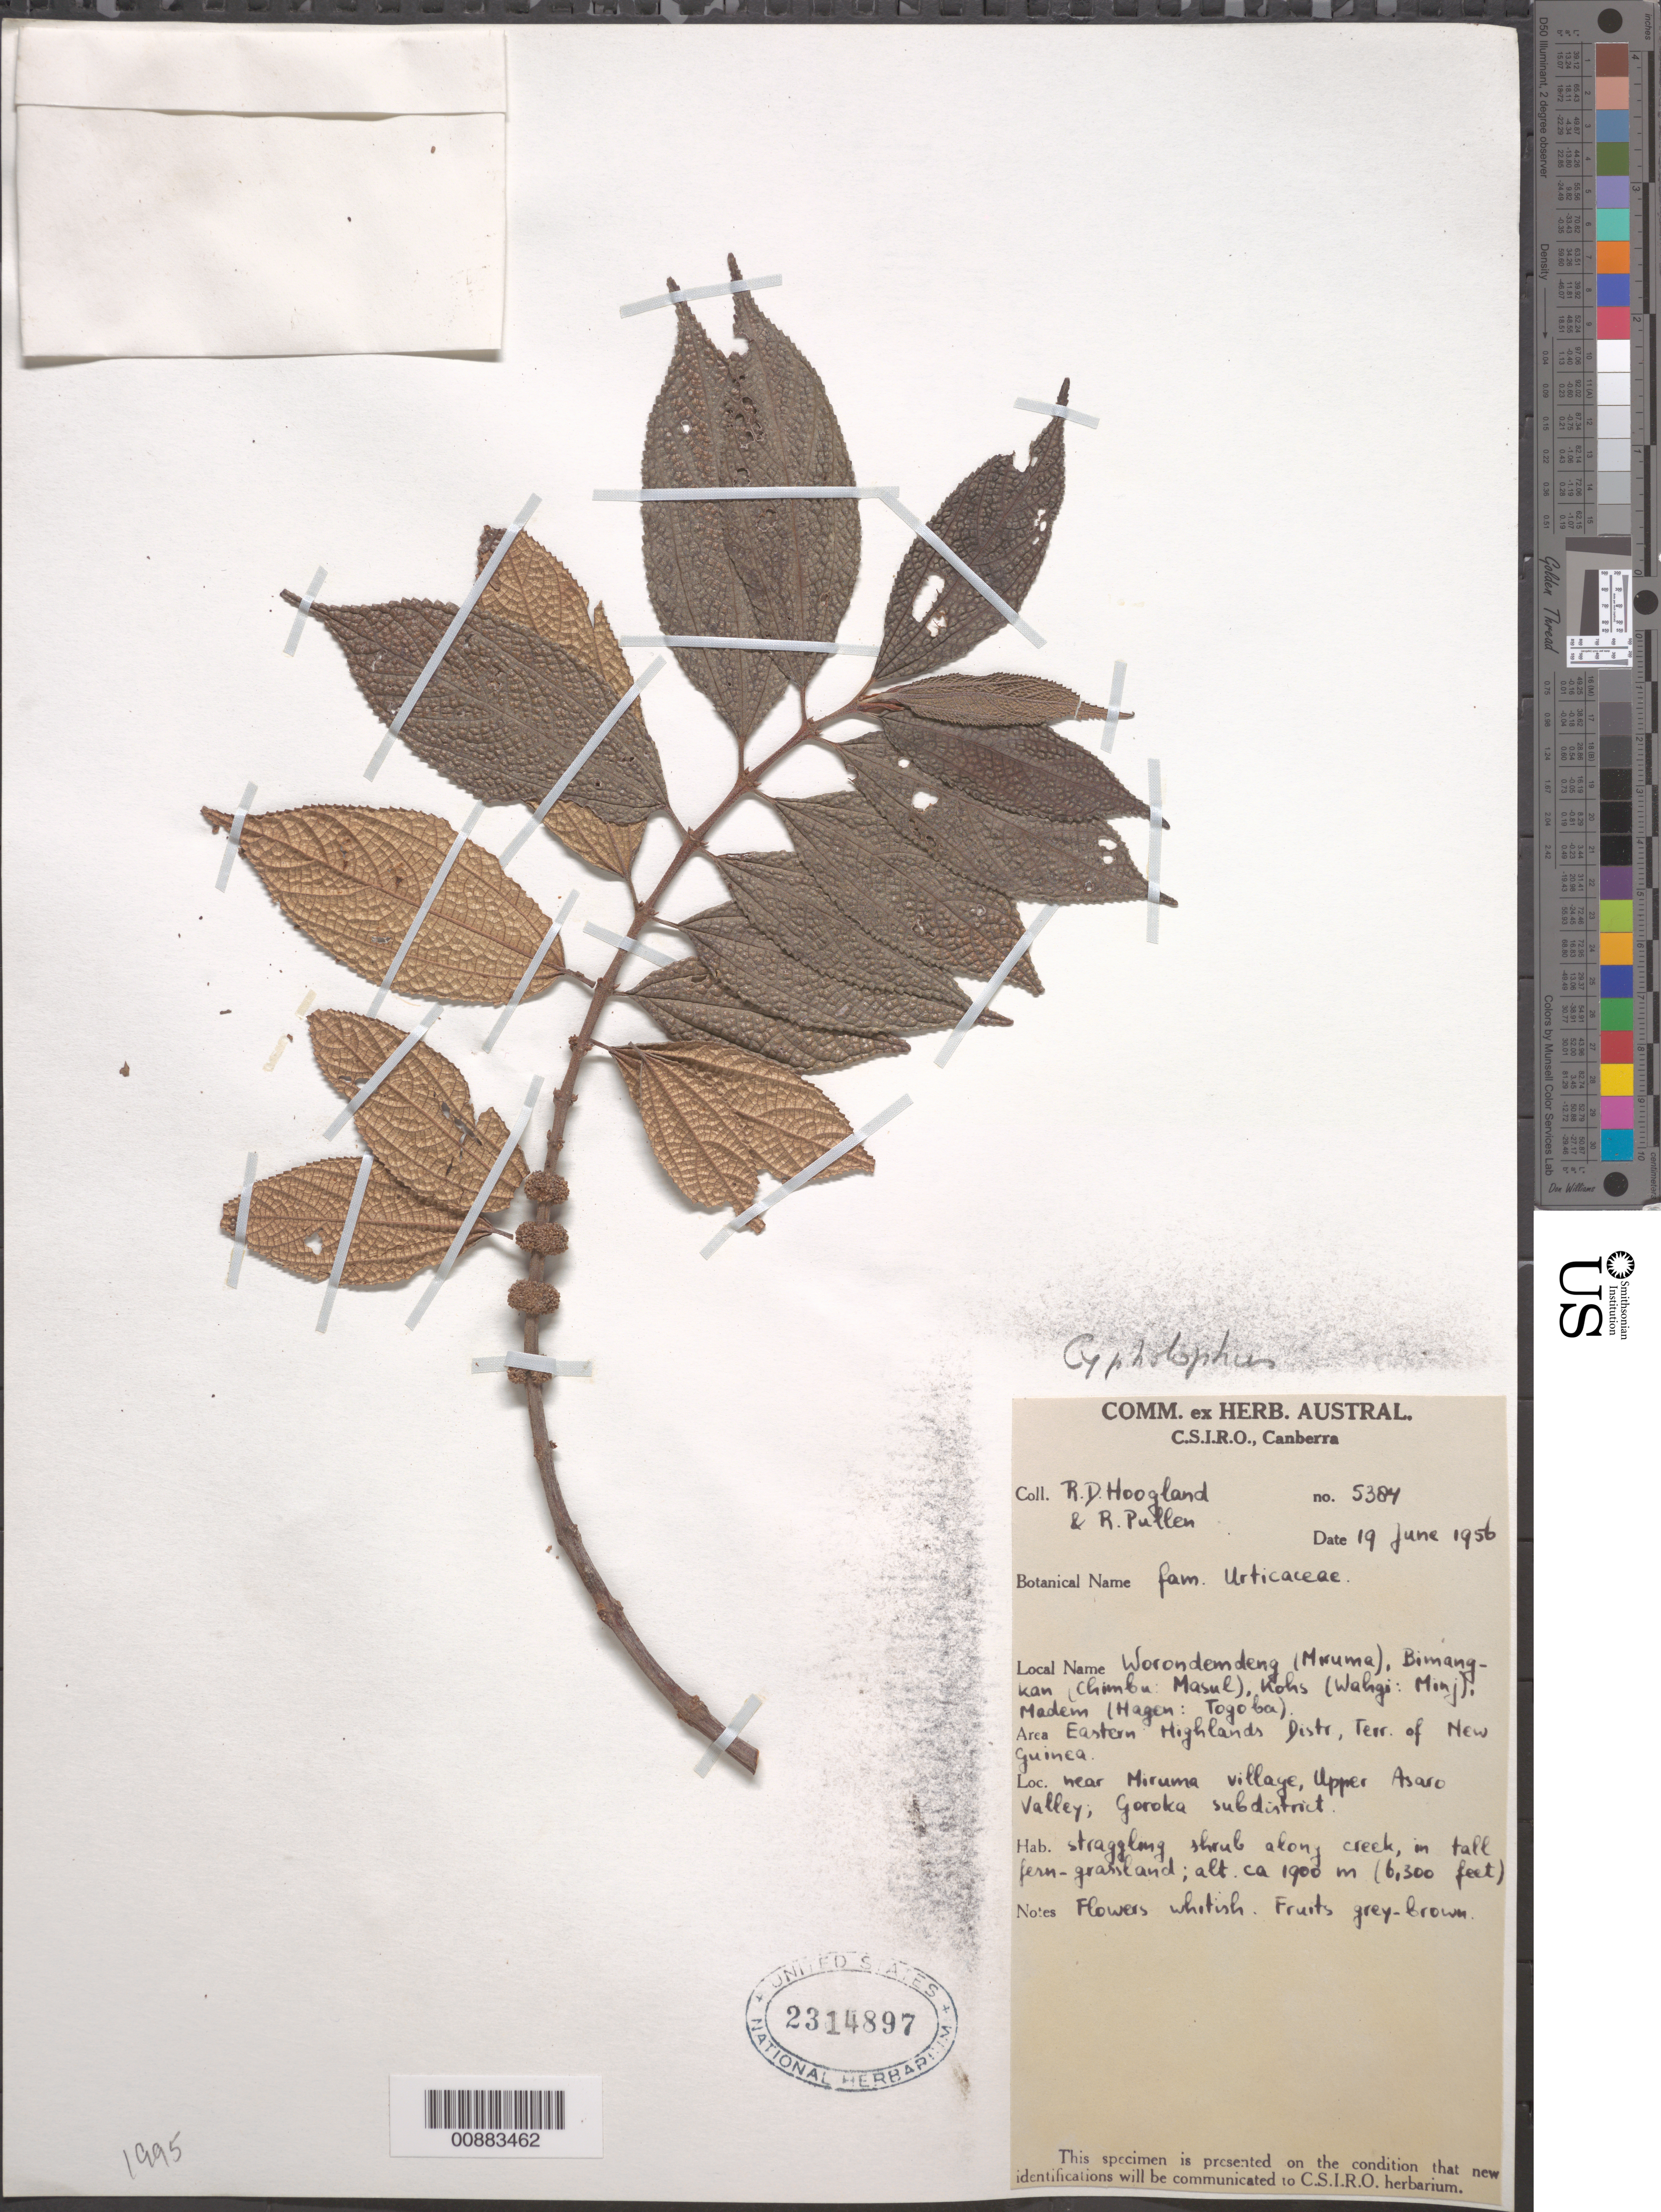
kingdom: Plantae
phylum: Tracheophyta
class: Magnoliopsida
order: Rosales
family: Urticaceae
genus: Pouzolzia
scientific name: Pouzolzia sp.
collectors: R. D. Hoogland & R. Pullen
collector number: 5384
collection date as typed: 19 Jun 1956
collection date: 1956-06-19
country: Papua New Guinea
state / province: Eastern Highlands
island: New Guinea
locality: near Miruma village, upper Asaro Valley, Goroka subdistrict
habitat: starggling shrub along creek, in tall fern- grassland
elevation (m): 1900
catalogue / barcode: US 2314897